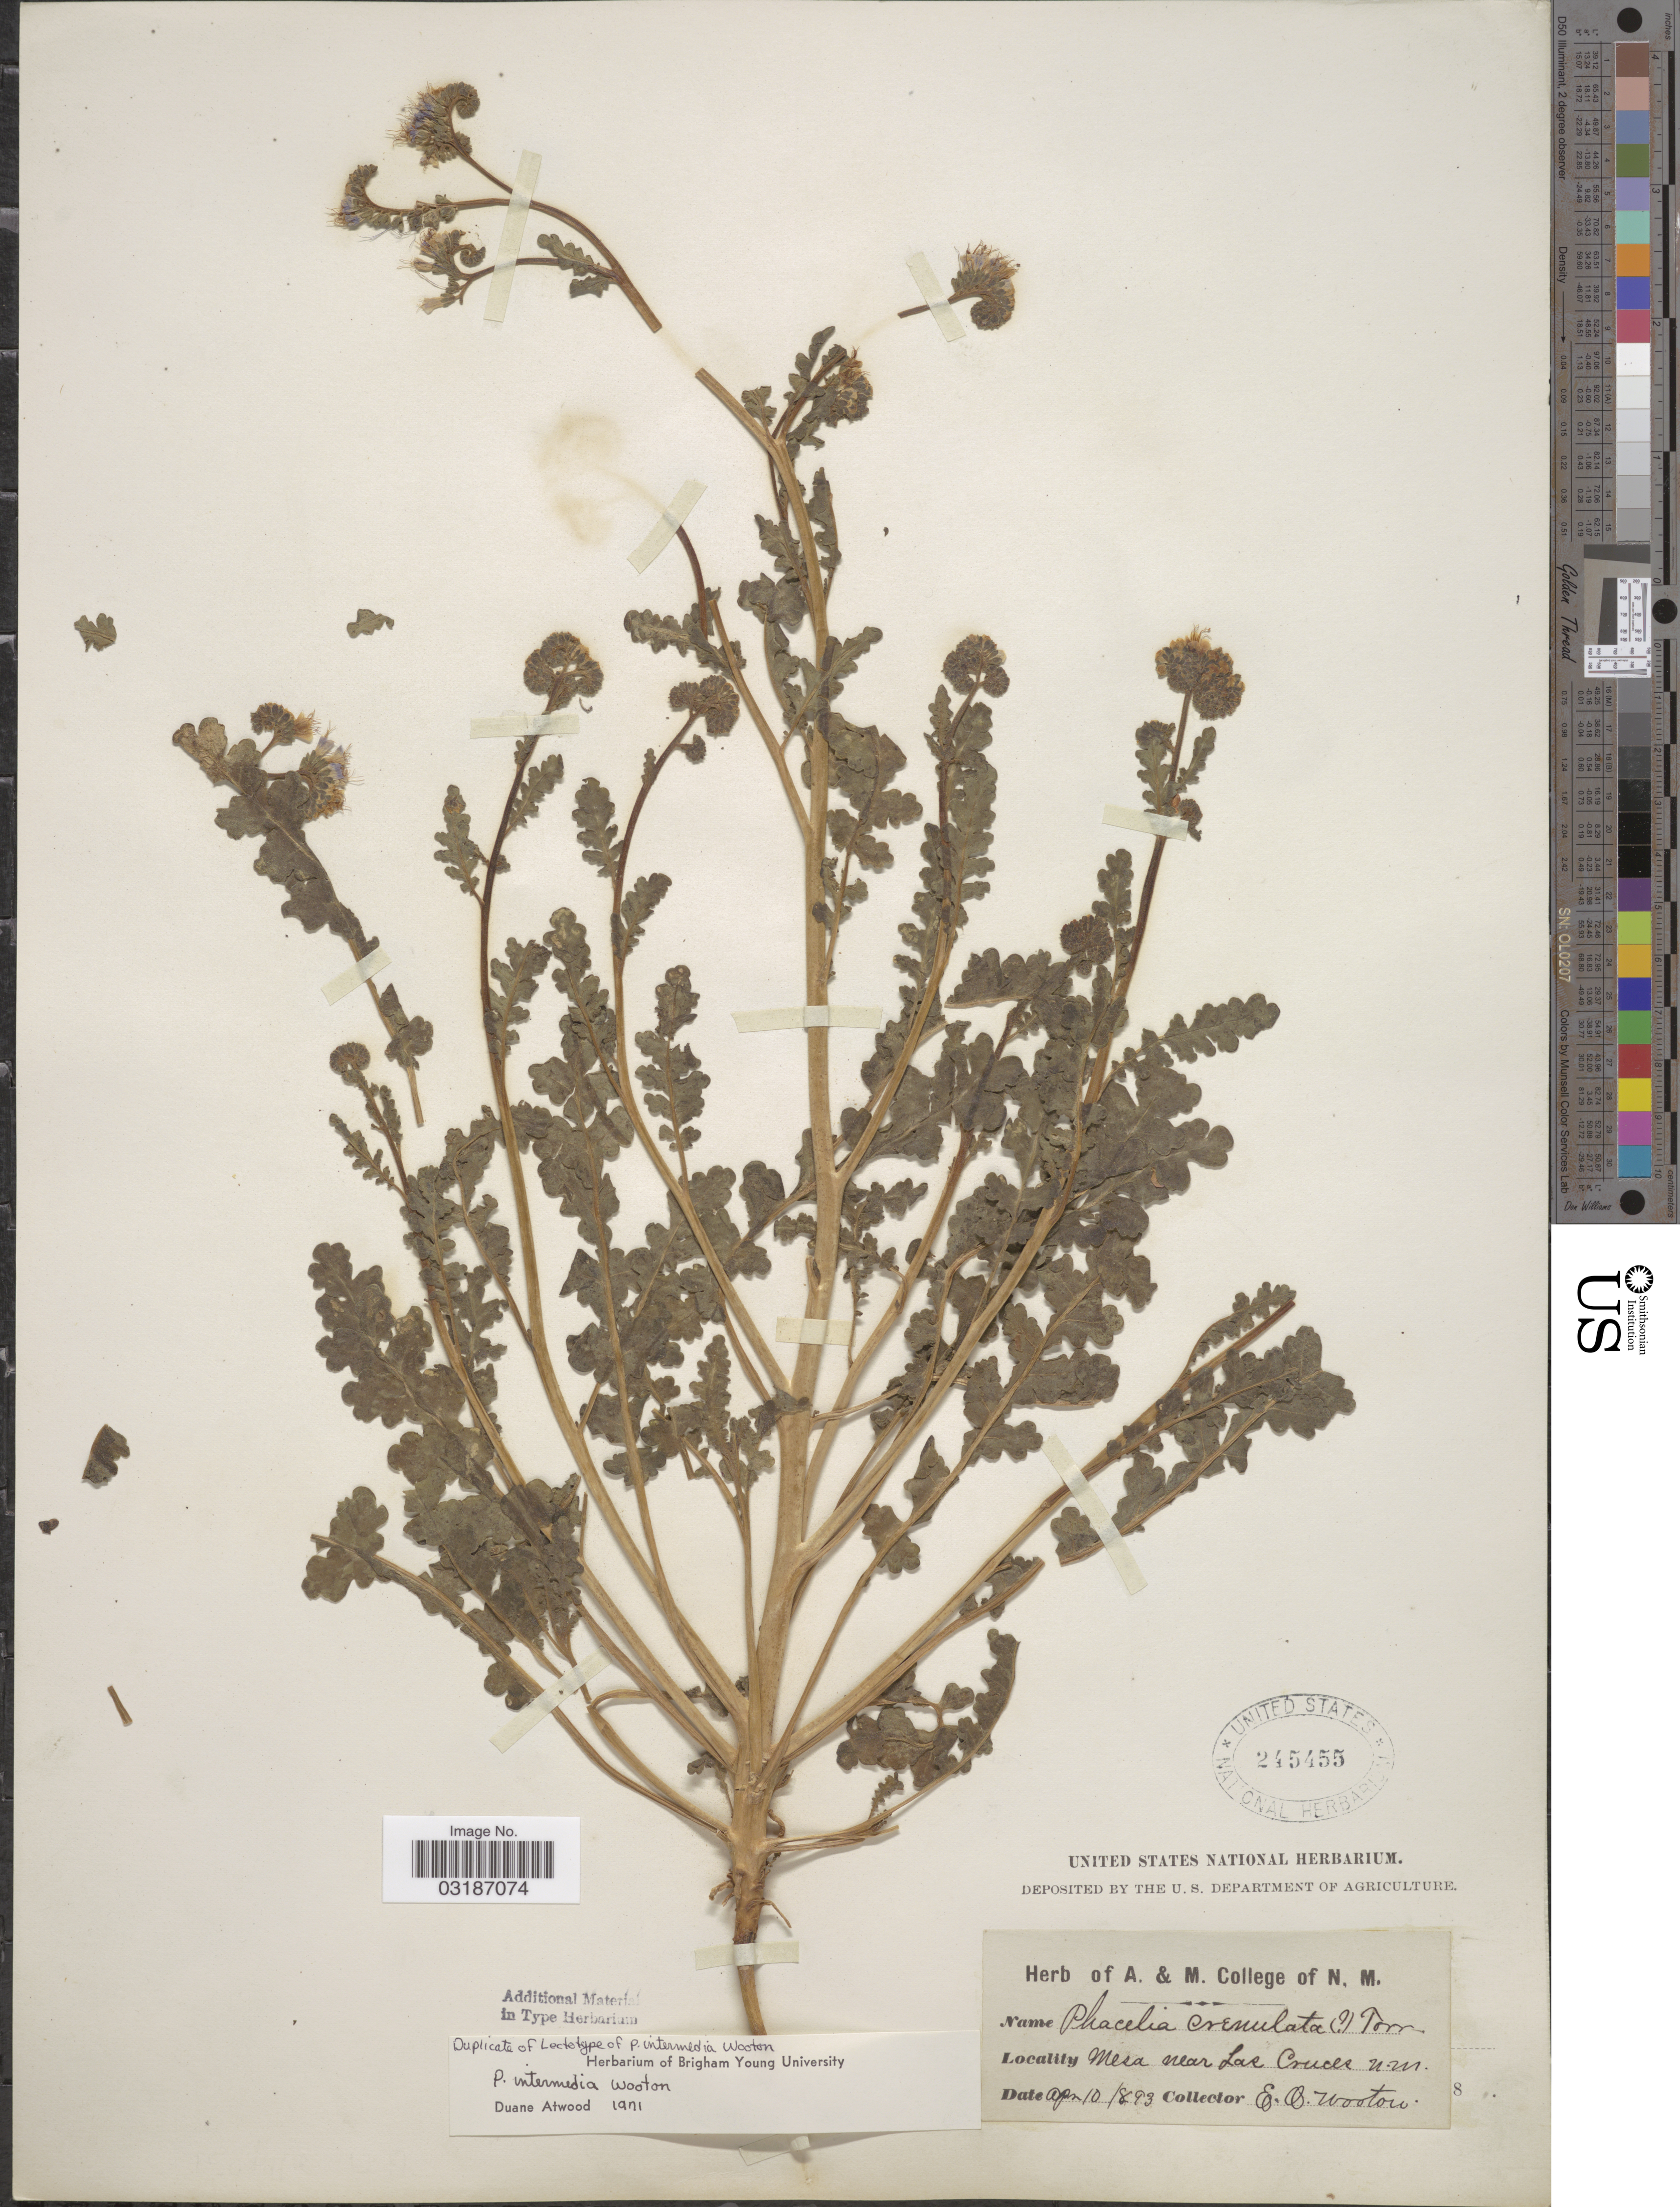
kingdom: Plantae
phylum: Tracheophyta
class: Magnoliopsida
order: Boraginales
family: Hydrophyllaceae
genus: Phacelia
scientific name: Phacelia intermedia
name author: Wooton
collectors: E. O. Wooton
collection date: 1893-04-10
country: United States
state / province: New Mexico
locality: Mesa near Lac Cruces.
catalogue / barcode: US 245455